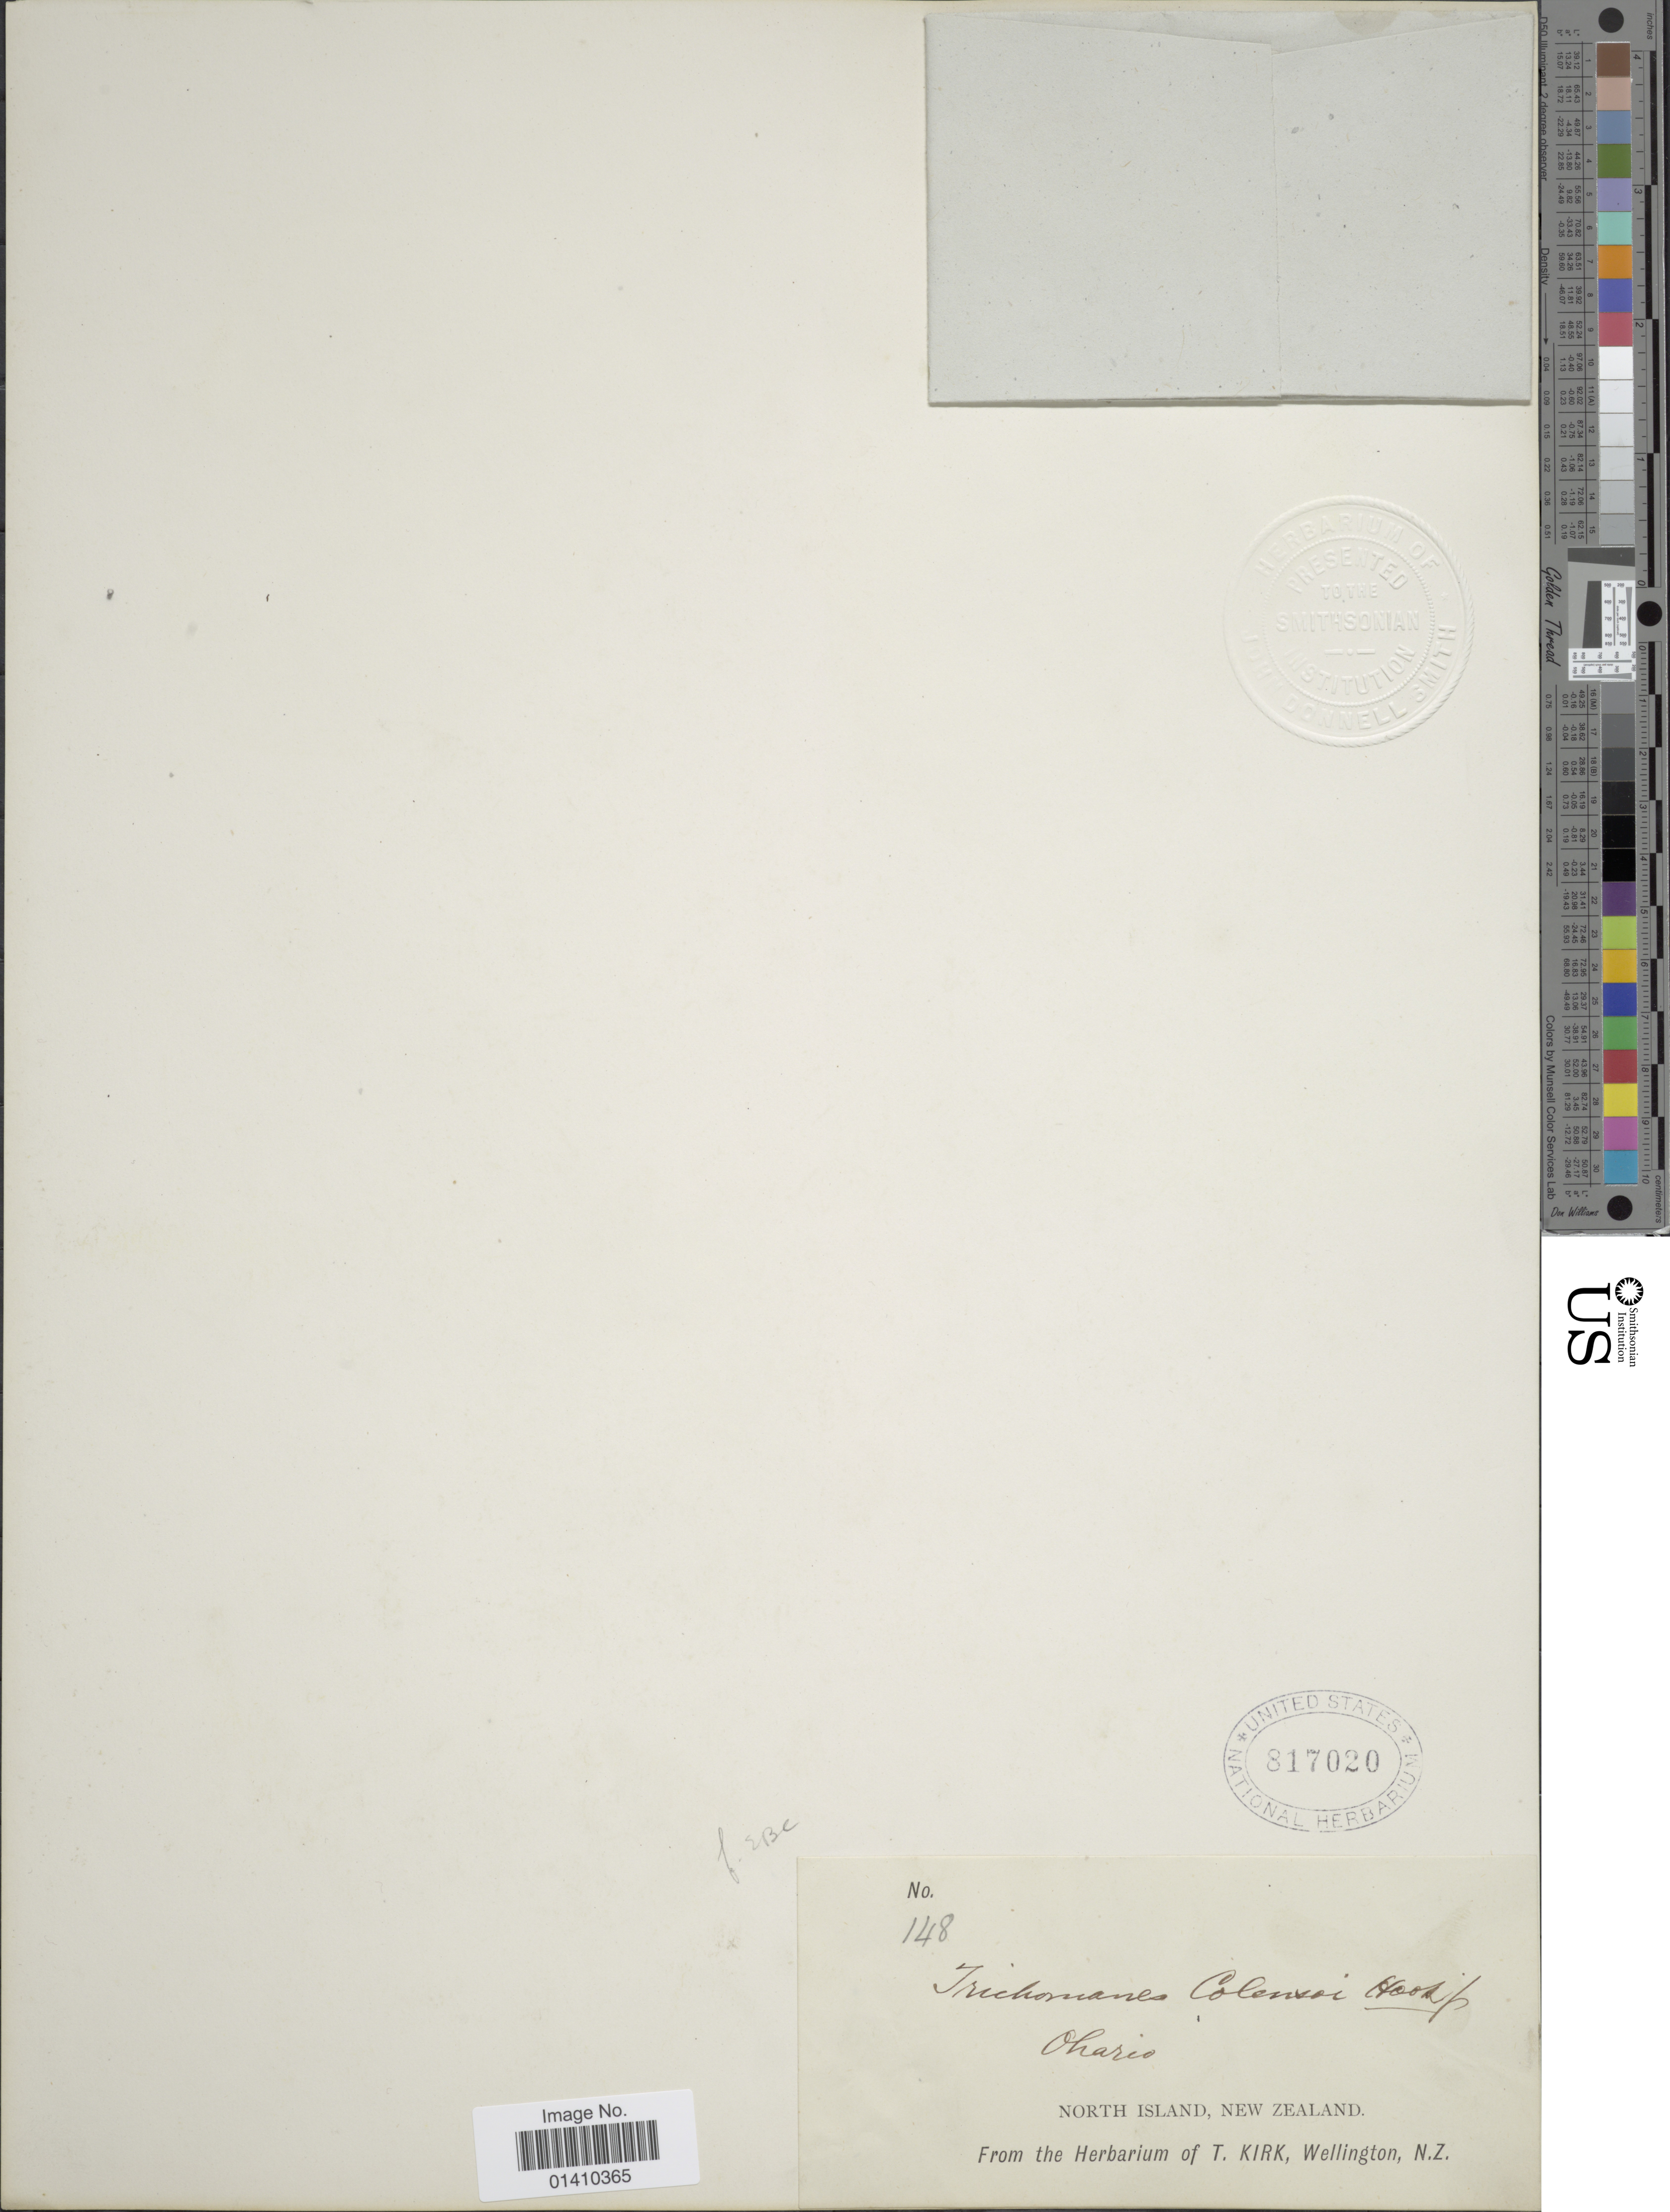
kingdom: Plantae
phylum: Tracheophyta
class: Polypodiopsida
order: Hymenophyllales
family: Hymenophyllaceae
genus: Polyphlebium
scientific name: Polyphlebium colensoi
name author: (Hook. f.) Ebihara & K. Iwats.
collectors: T. Kirk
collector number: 148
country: New Zealand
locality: Oharia, North Island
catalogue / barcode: US 817020